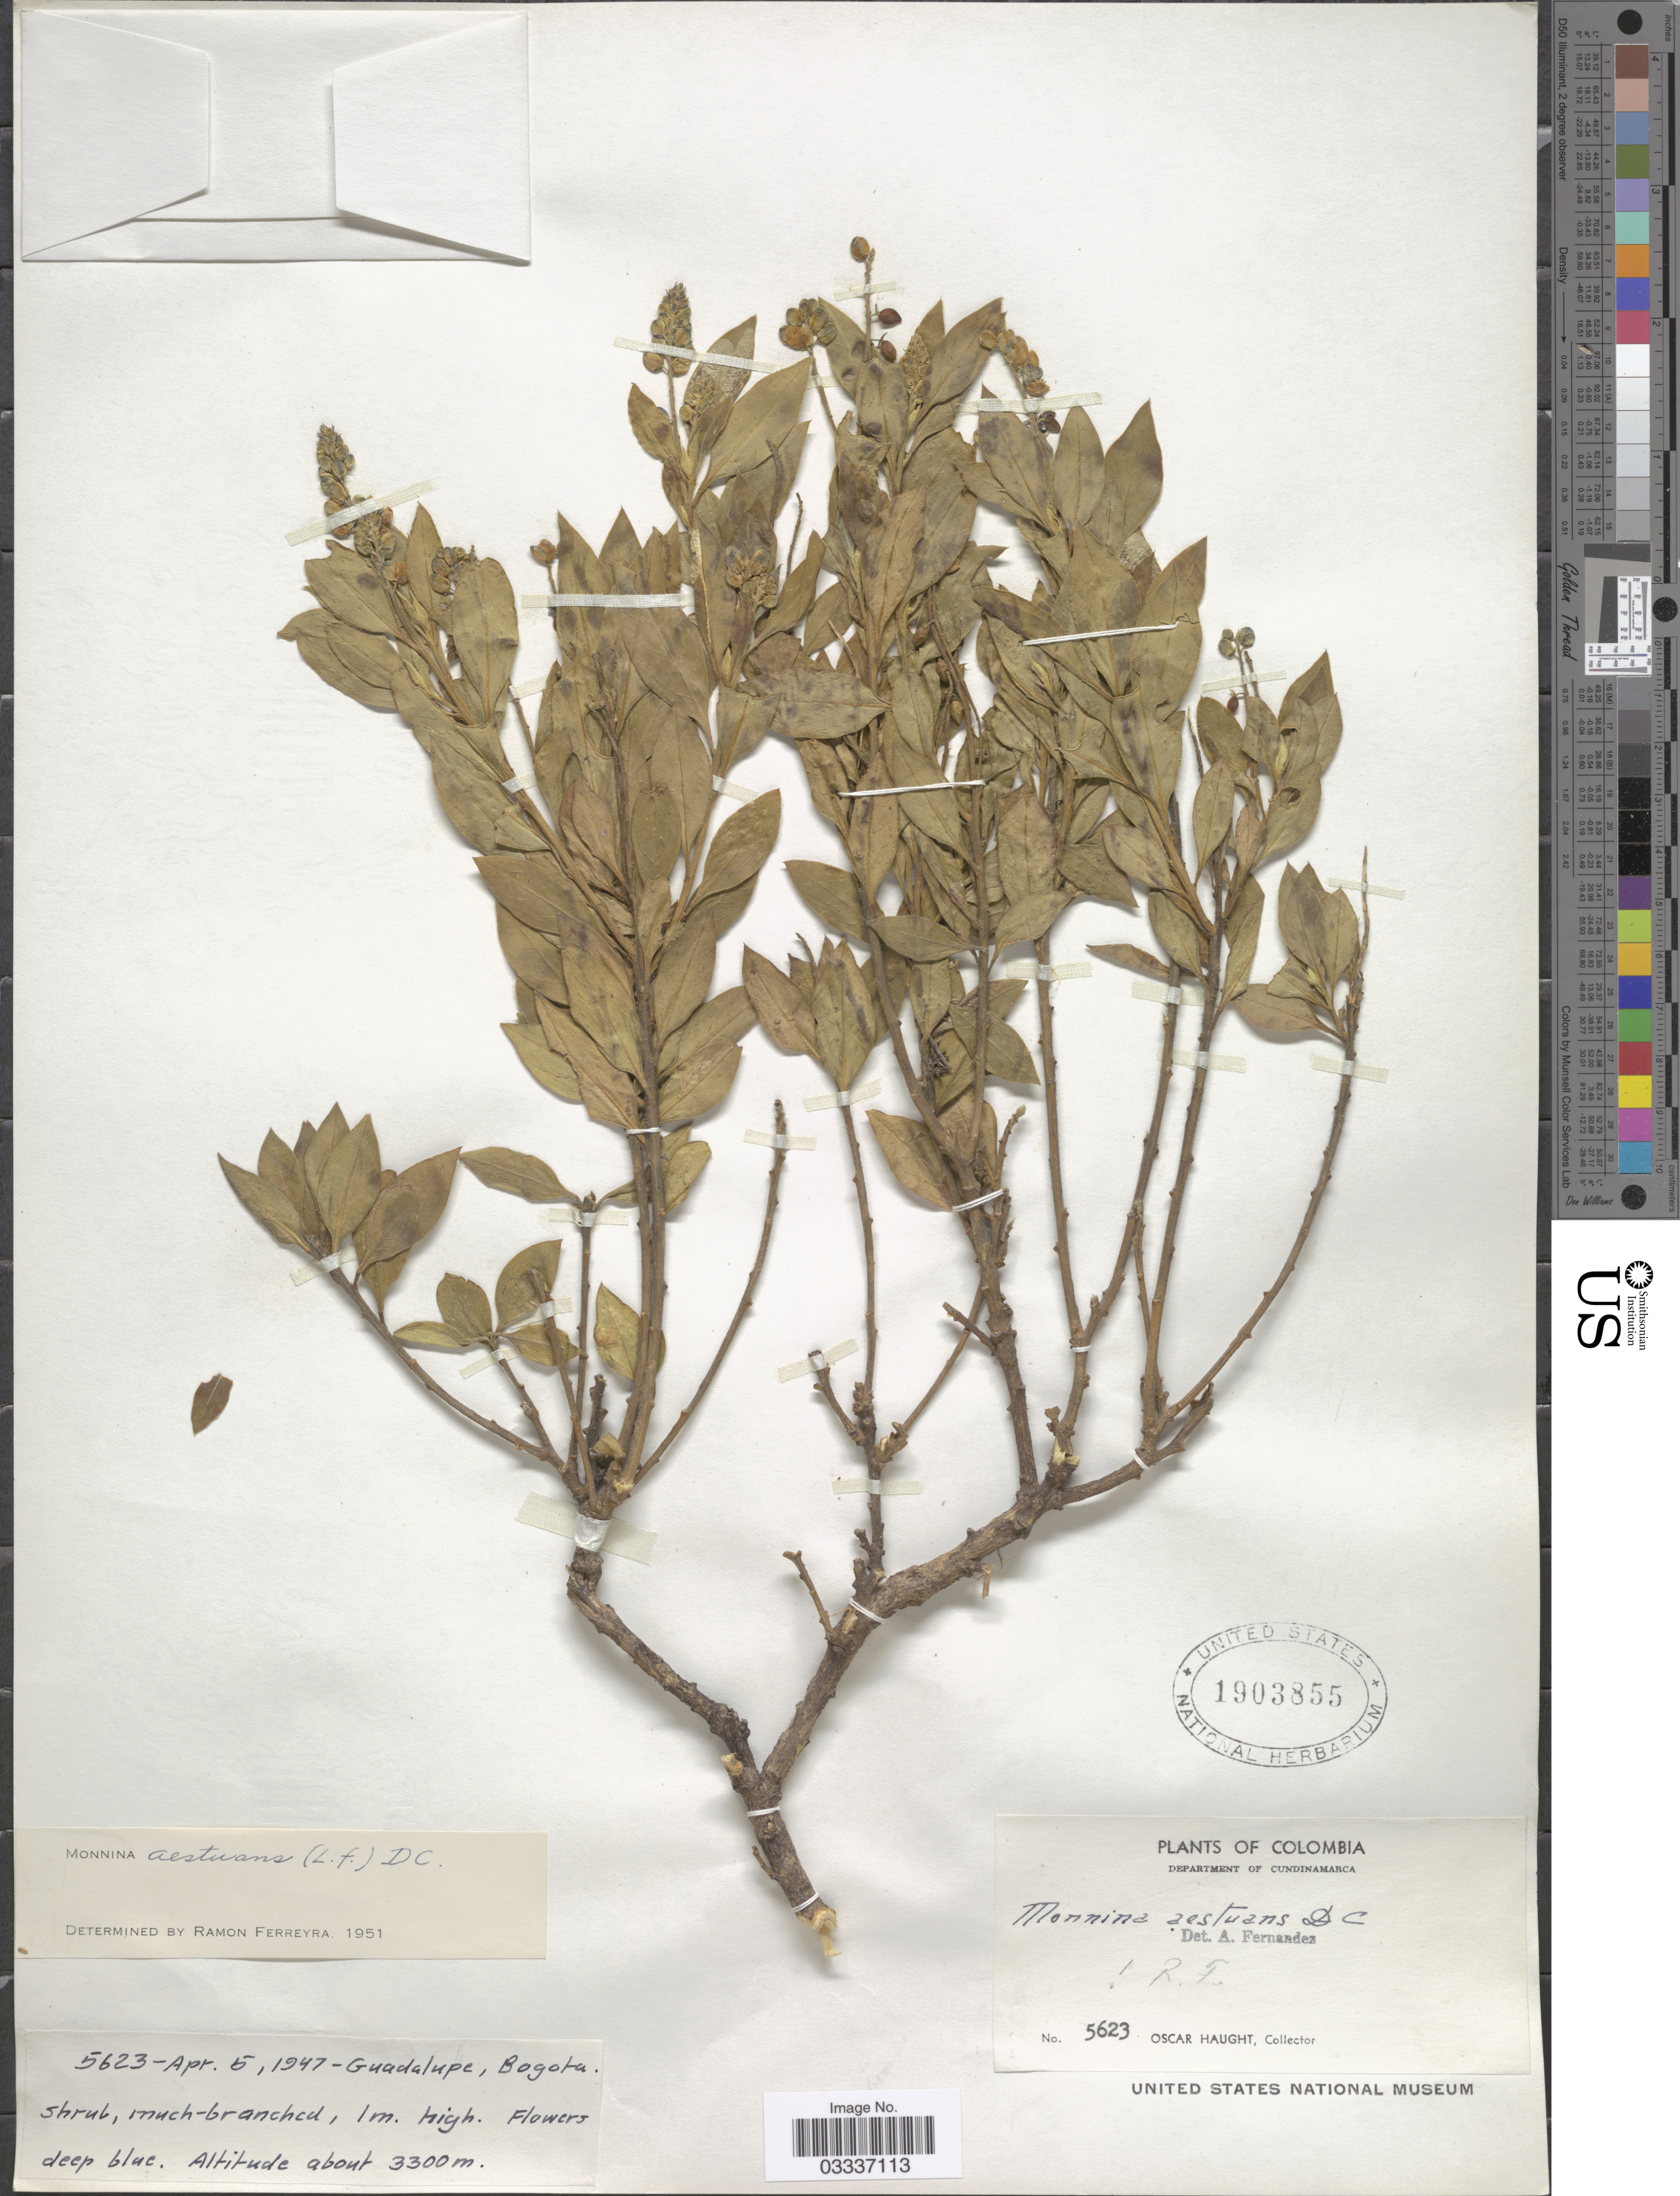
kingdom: Plantae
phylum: Tracheophyta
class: Magnoliopsida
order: Fabales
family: Polygalaceae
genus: Monnina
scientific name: Monnina aestuans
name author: (L. f.) DC.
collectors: O. Haught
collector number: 5623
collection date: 1947-04-05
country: Colombia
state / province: Cundinamarca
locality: Department of Cundinamarca. Guadalupe, Bogota.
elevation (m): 3300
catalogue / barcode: US 1903855